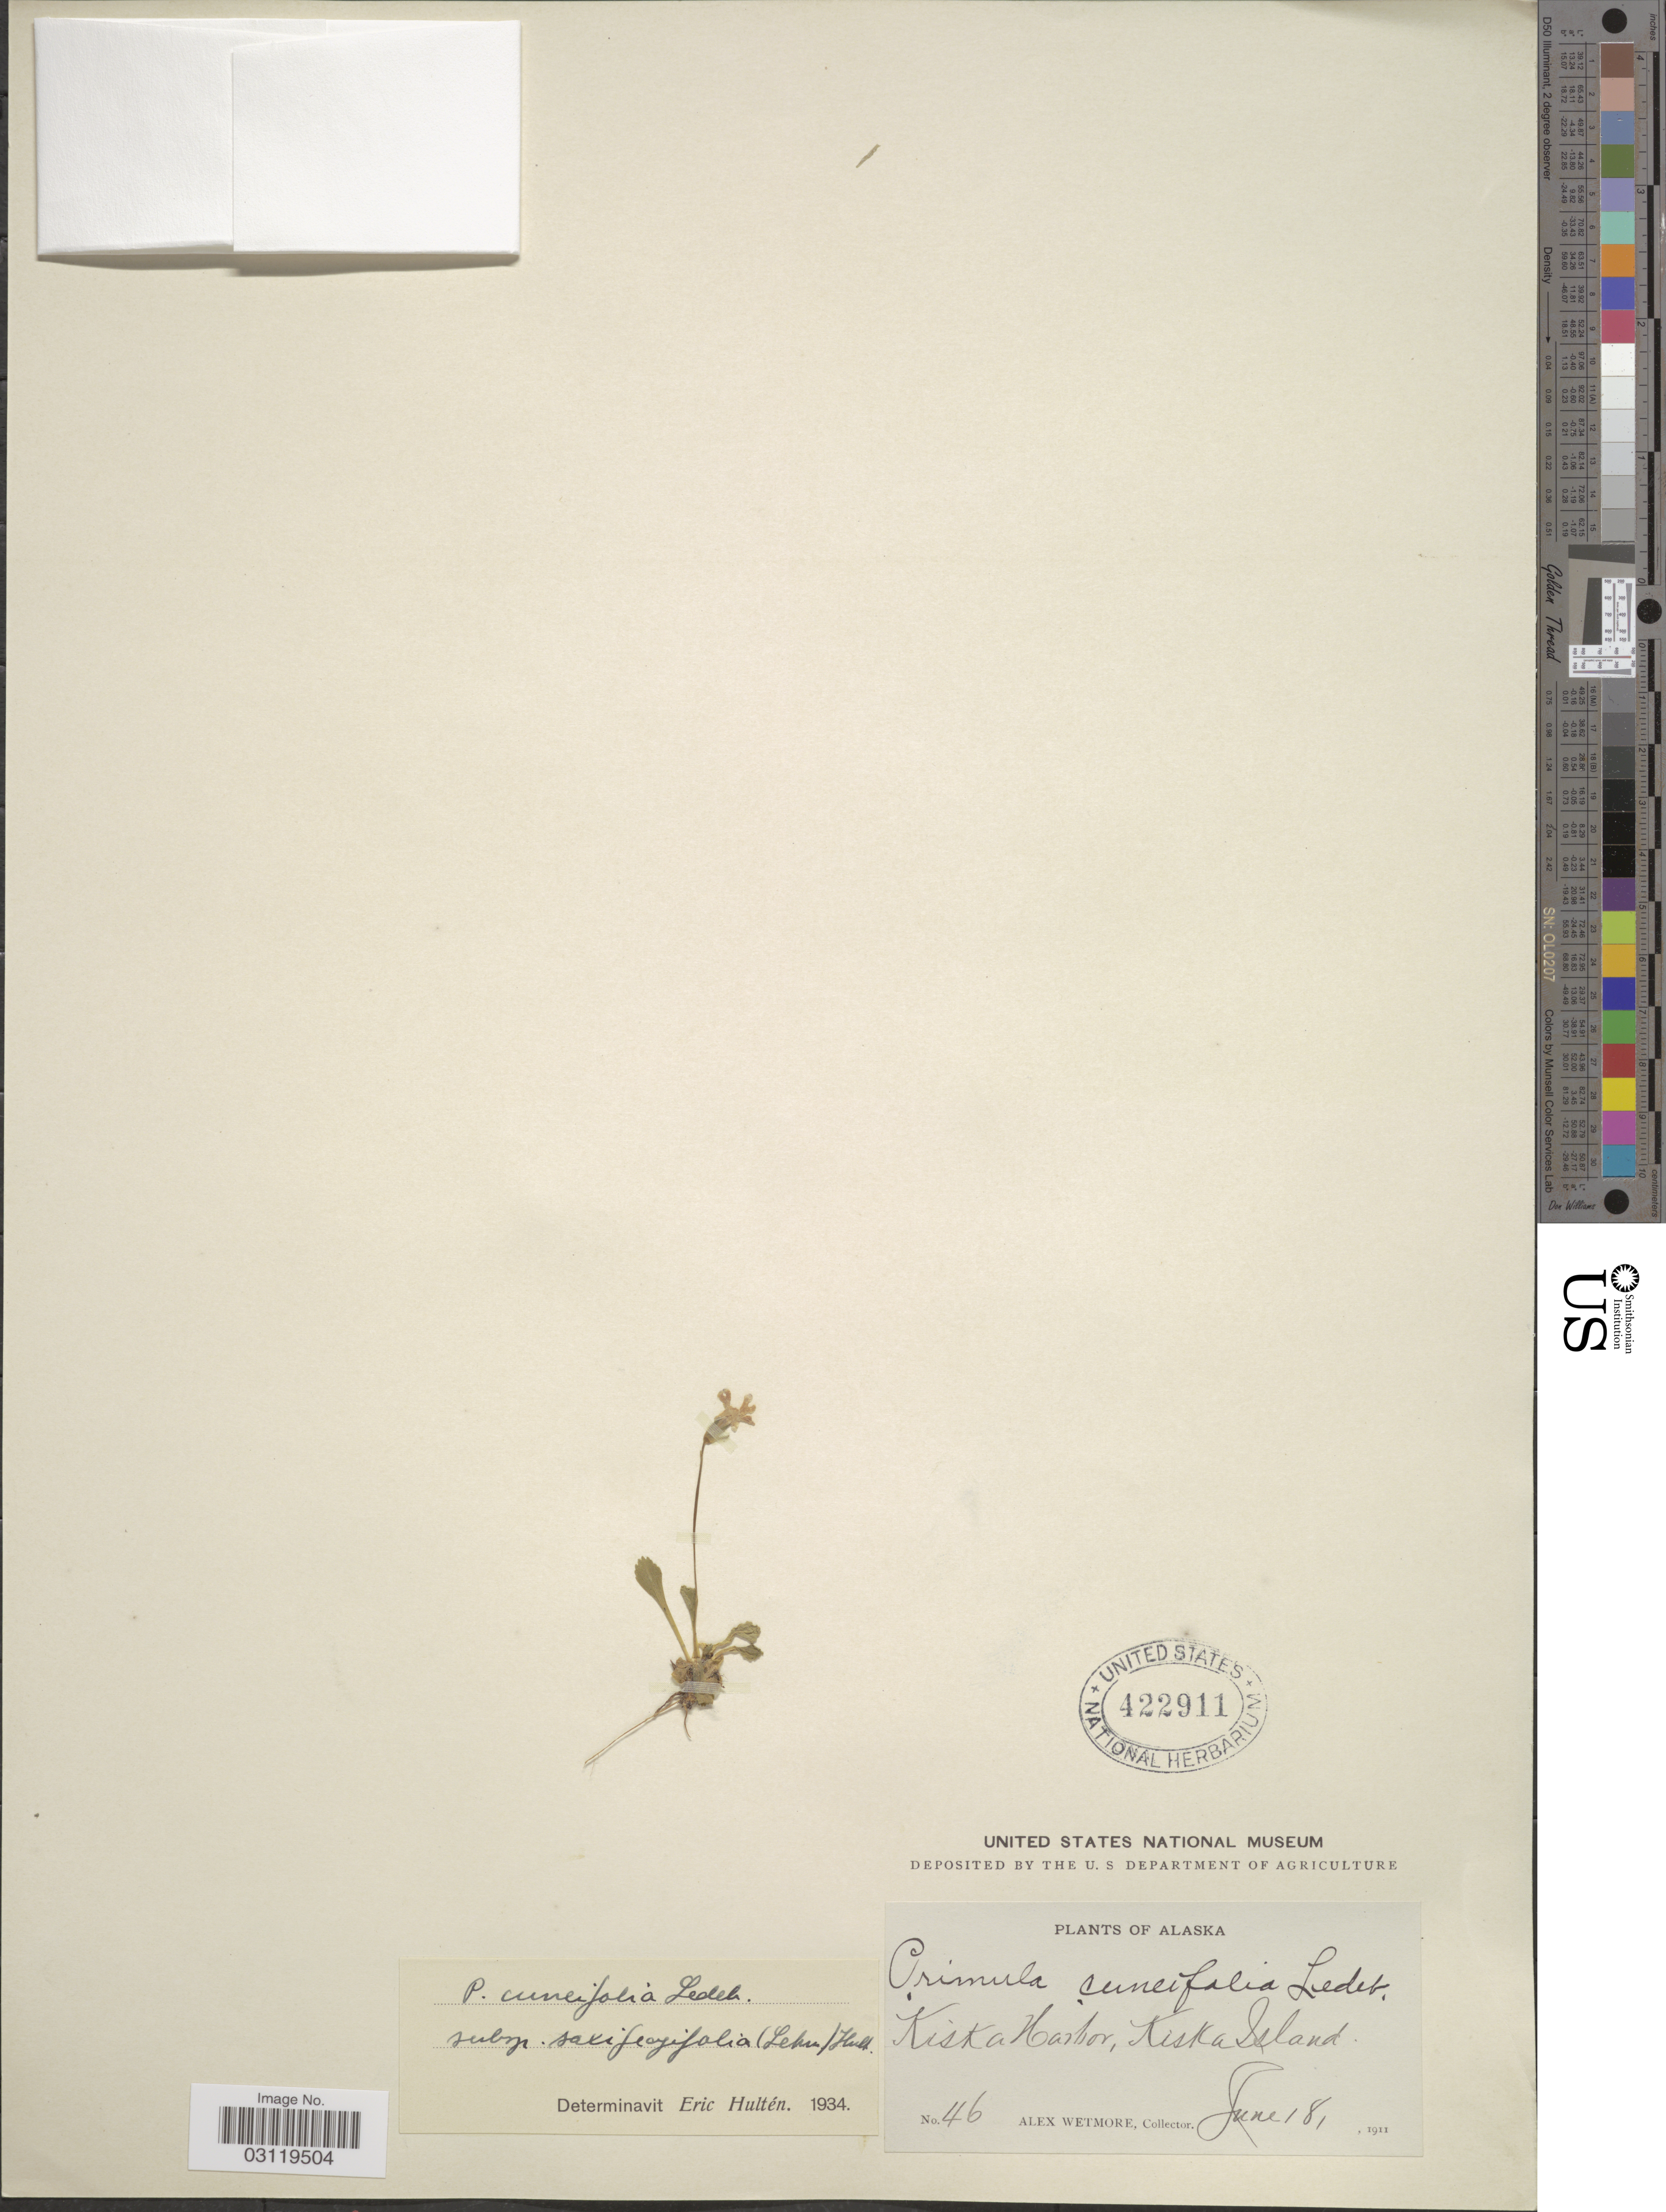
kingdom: Plantae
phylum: Tracheophyta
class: Magnoliopsida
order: Ericales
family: Primulaceae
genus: Primula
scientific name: Primula cuneifolia subsp. saxifragifolia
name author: (Lehm.) W.W. Sm. & Forrest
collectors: A. Wetmore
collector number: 46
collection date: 1911-06-18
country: United States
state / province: Alaska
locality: Kiska Harbor, Kiska Island.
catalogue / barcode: US 422911